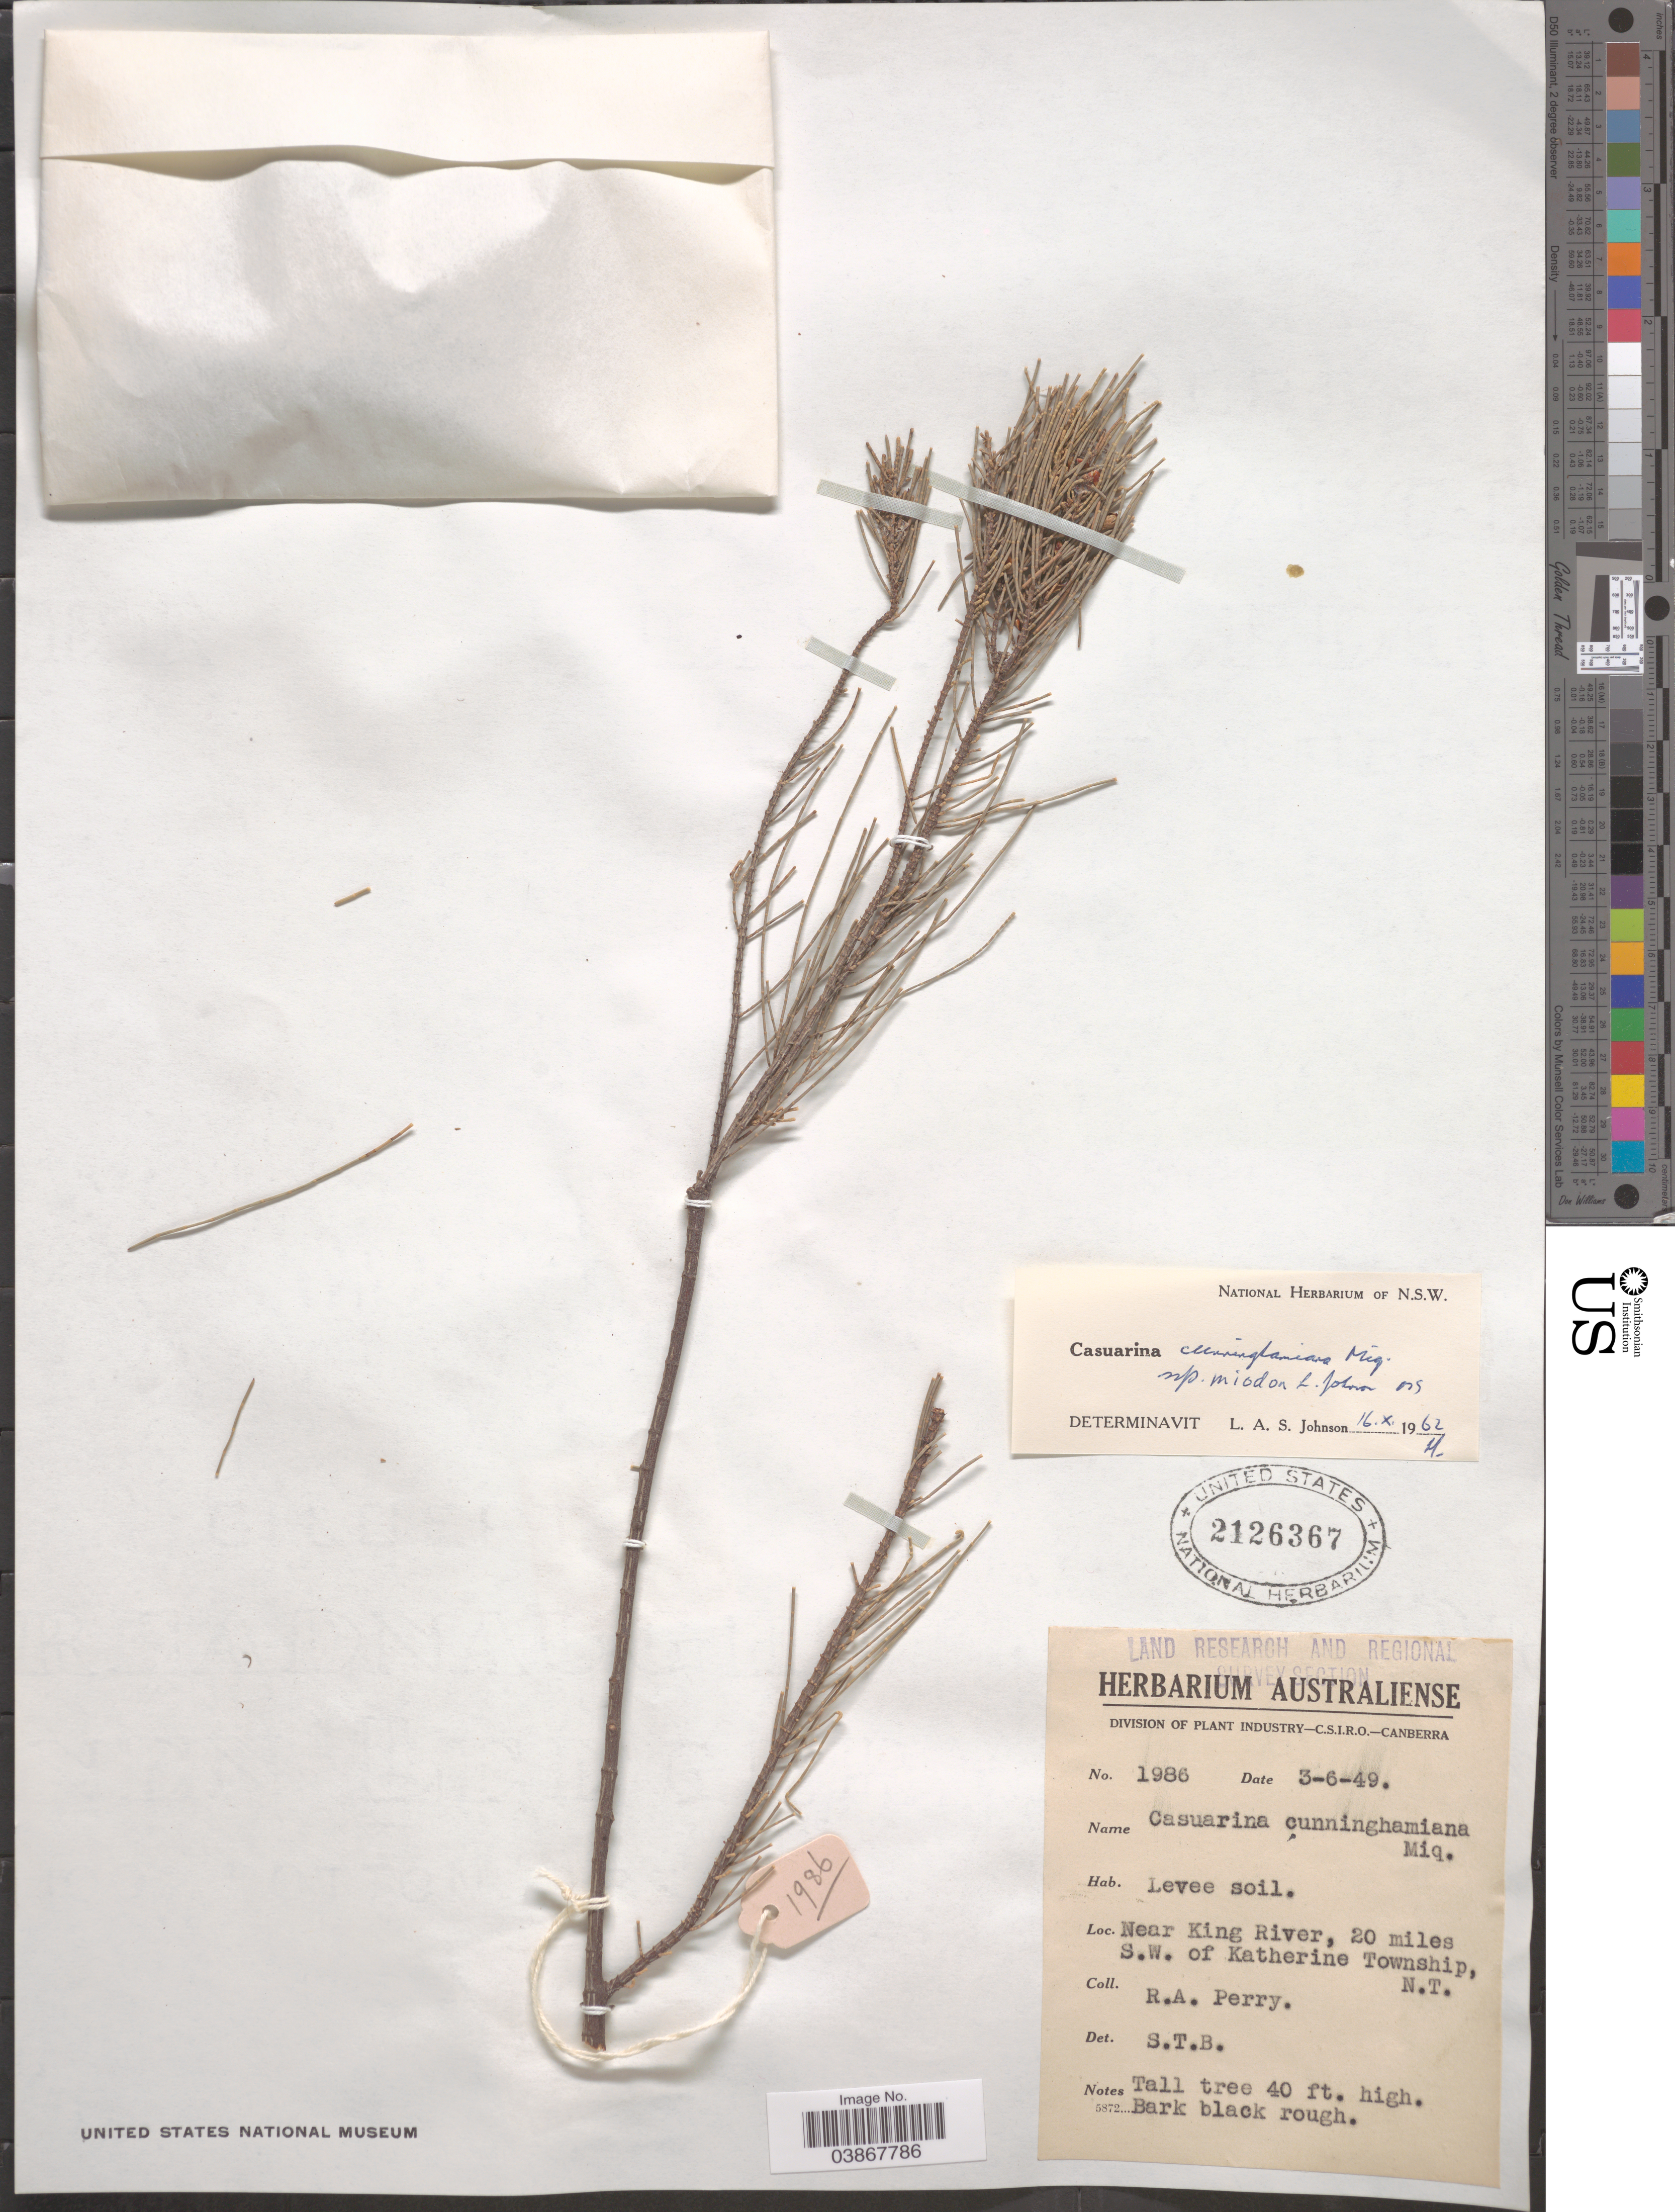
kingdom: Plantae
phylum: Tracheophyta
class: Magnoliopsida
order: Fagales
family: Casuarinaceae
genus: Casuarina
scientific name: Casuarina cunninghamiana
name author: Miq.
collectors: Perry, R. A.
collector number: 1986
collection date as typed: Transcribed d/m/y: 3/6/49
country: Australia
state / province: Northern Territory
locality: Near King River, 20 miles S.W. of Katherine Township, N.T.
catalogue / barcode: US 2126367